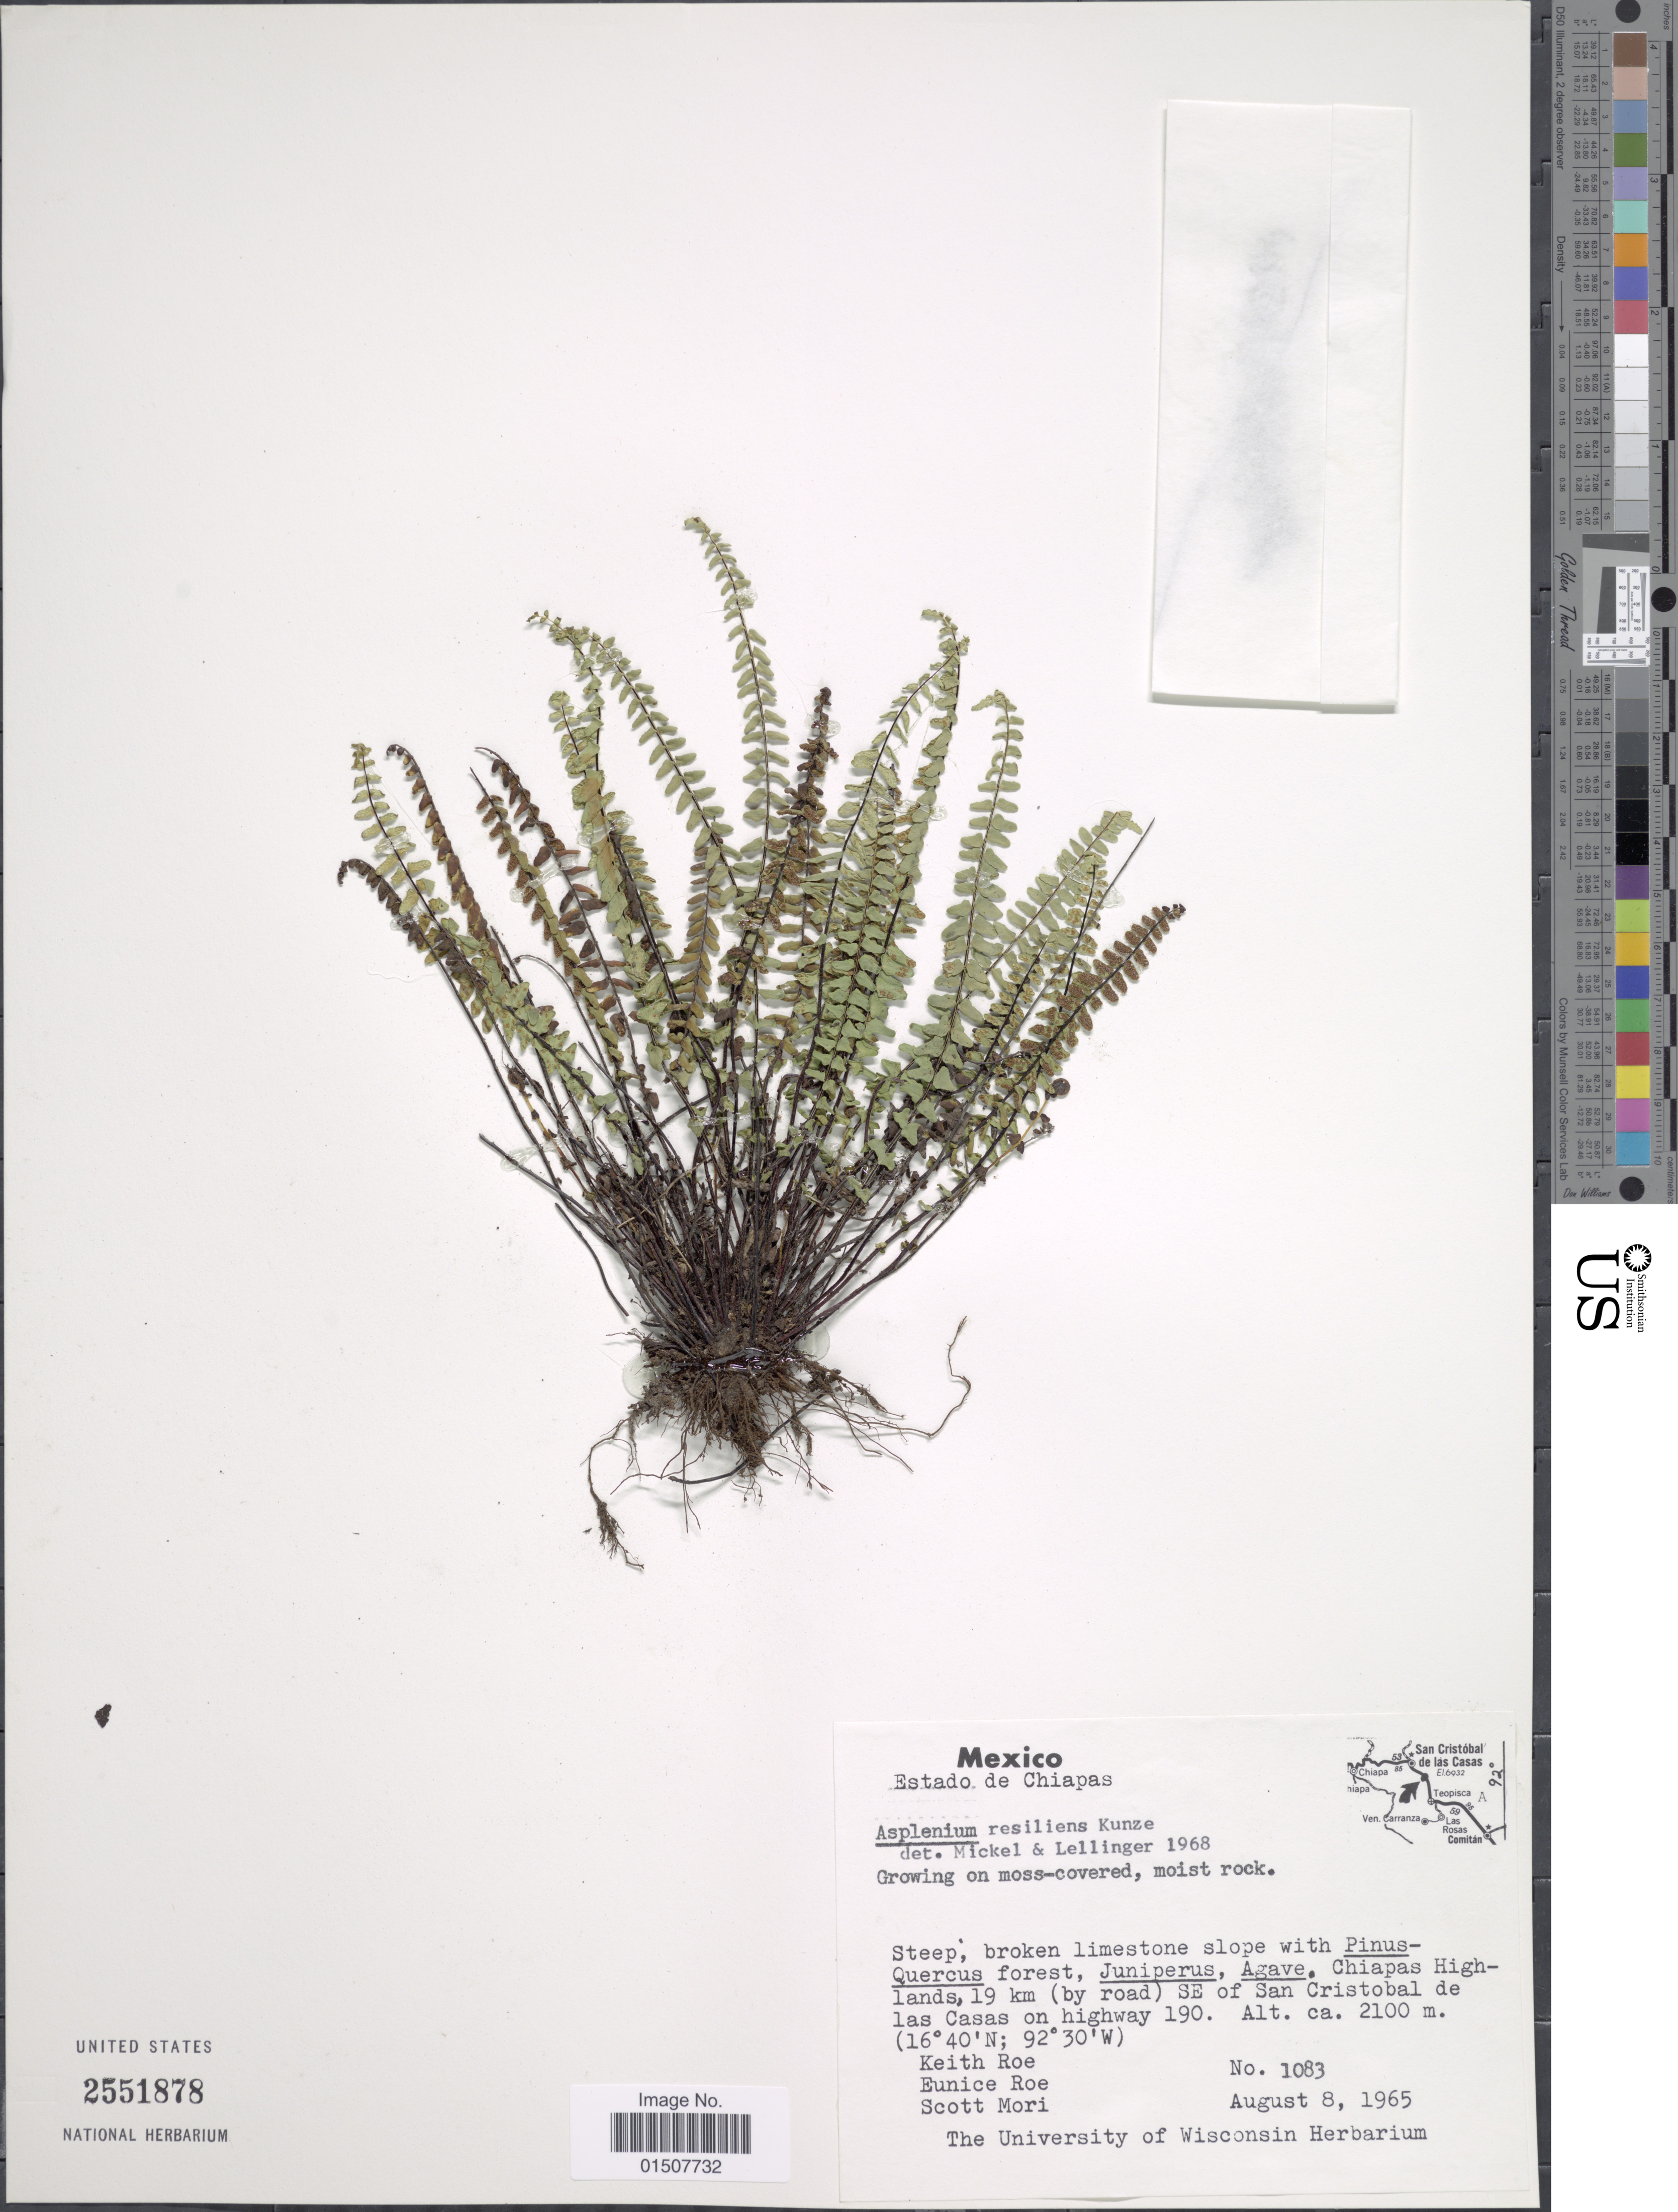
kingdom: Plantae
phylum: Tracheophyta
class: Polypodiopsida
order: Polypodiales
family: Aspleniaceae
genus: Asplenium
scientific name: Asplenium resiliens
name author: Kunze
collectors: K. E. Roe, E. Roe & S. Mori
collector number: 1083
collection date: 1965-08-08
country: Mexico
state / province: Chiapas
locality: Chiapas Highlands, 19 km ( by road) Se of San Cristobal de las Casas on highway 190.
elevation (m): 2100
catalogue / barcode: US 2551878